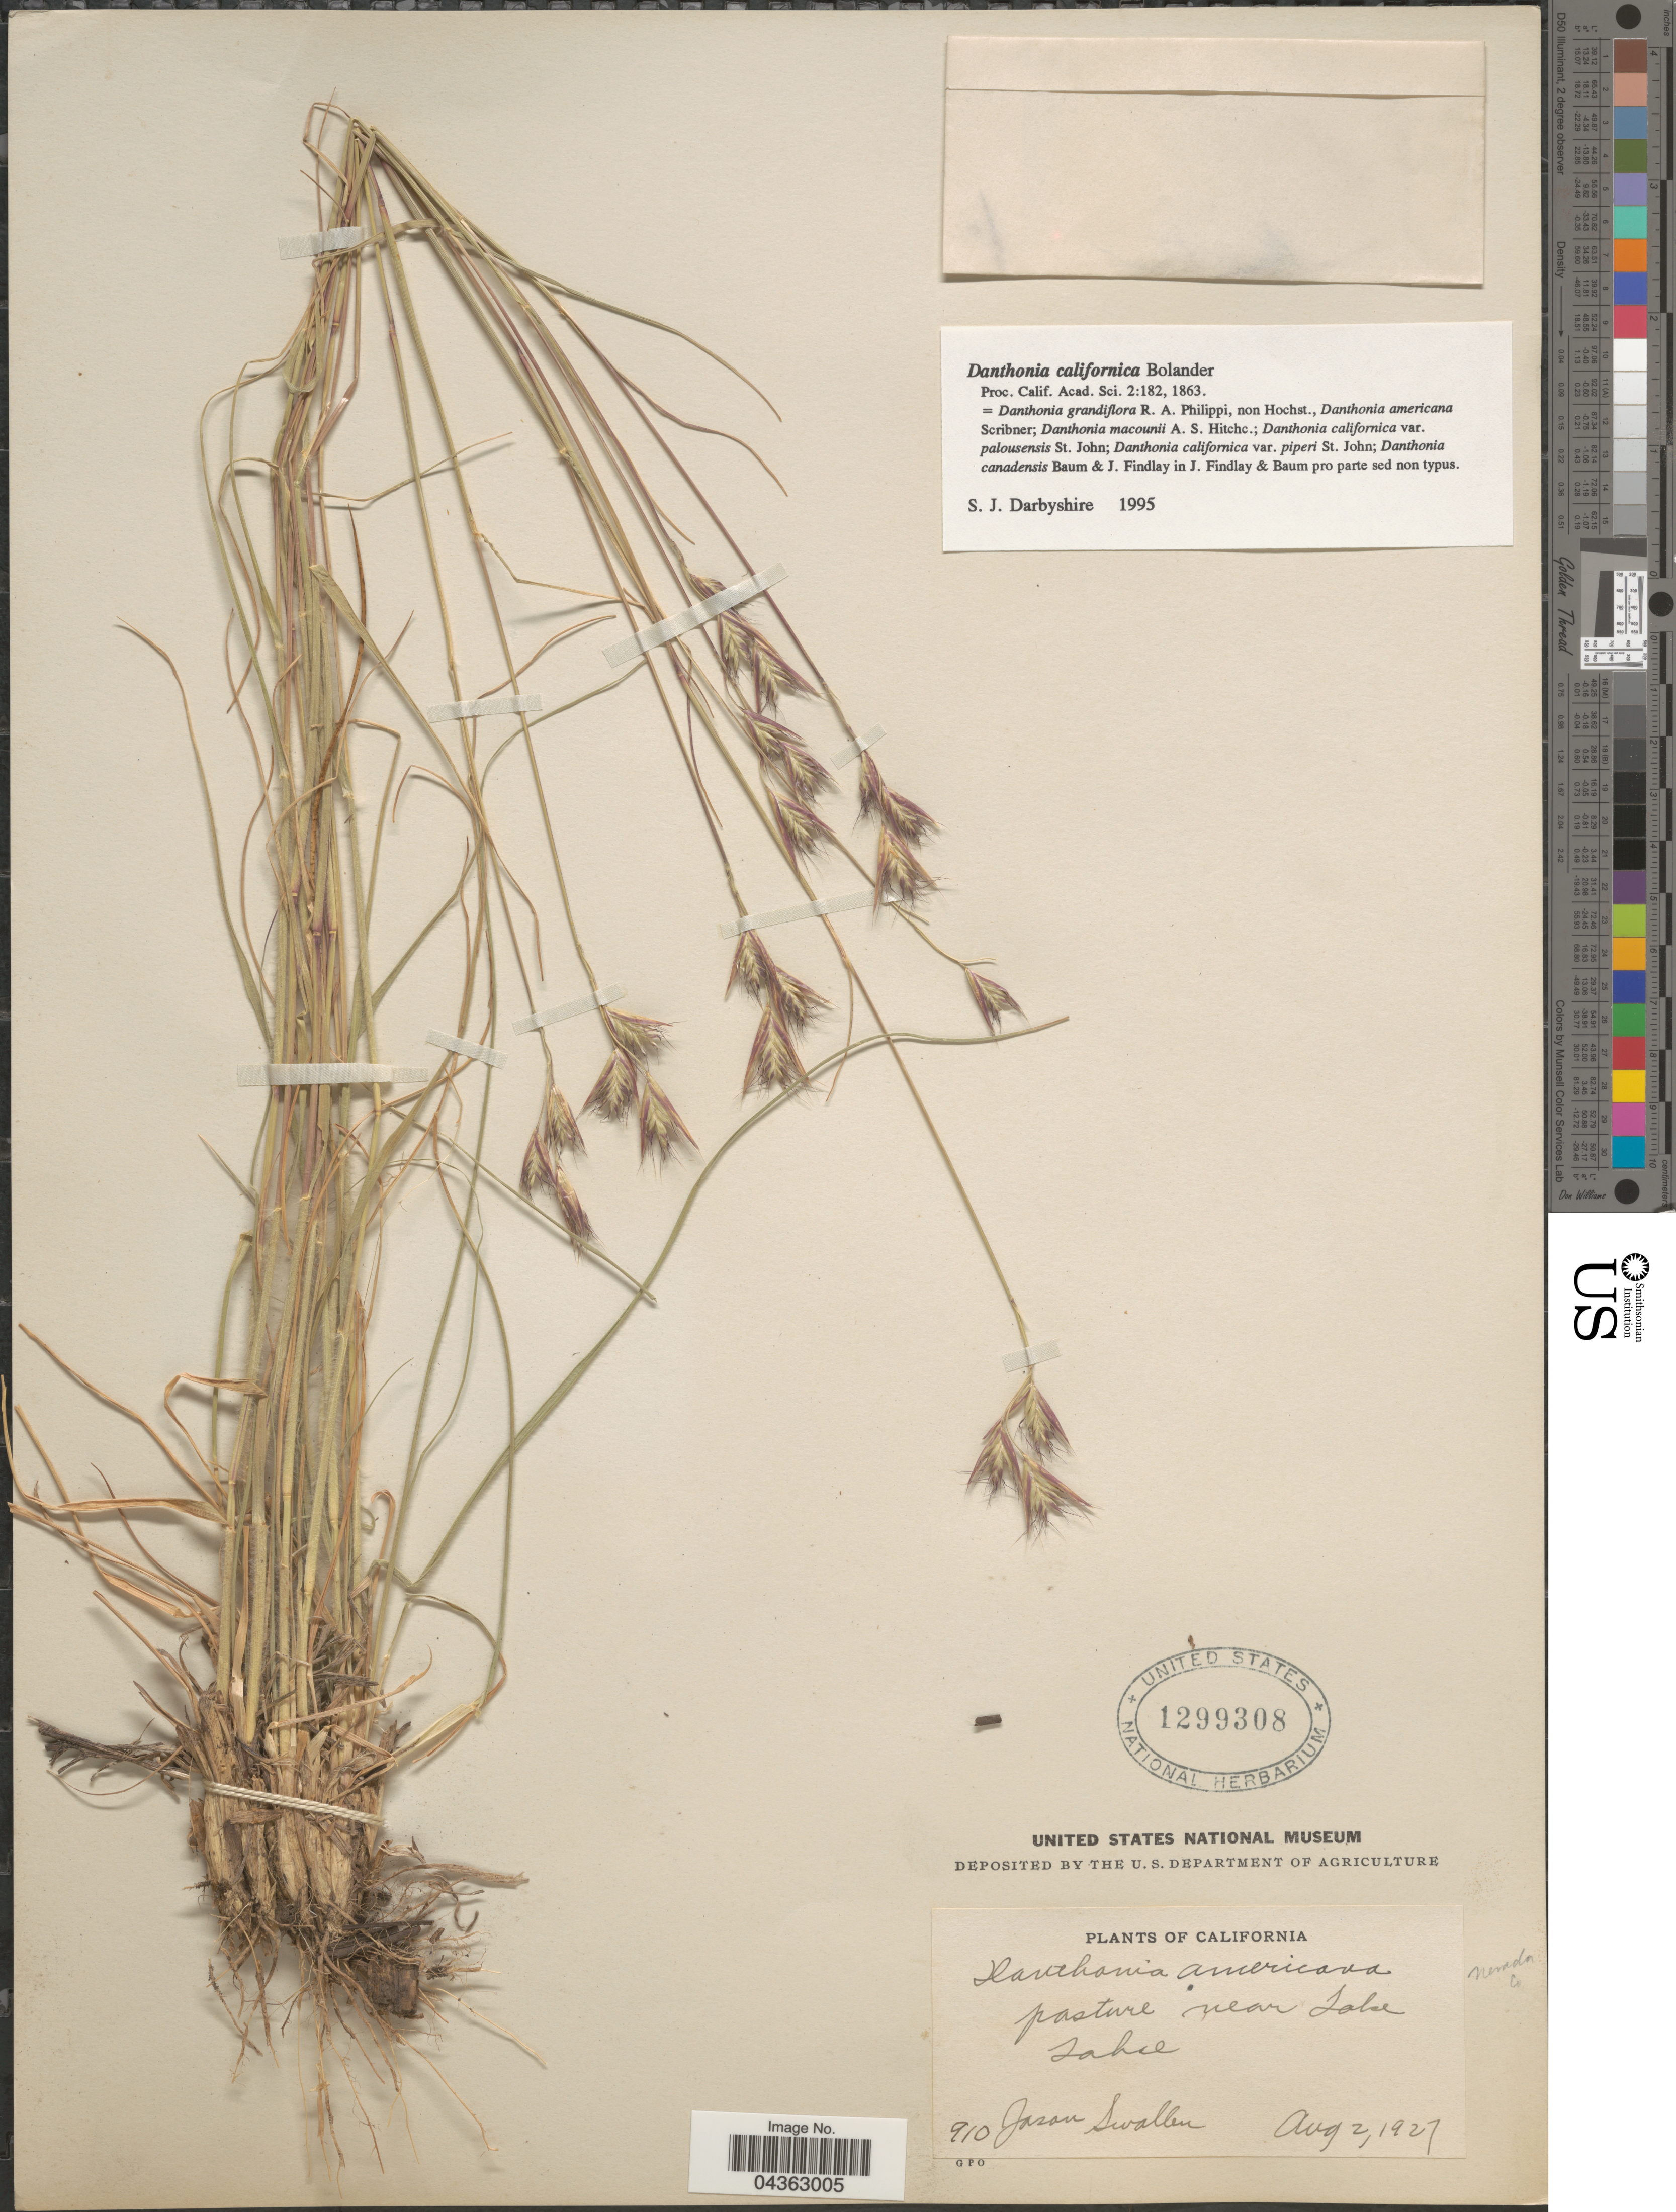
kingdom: Plantae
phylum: Tracheophyta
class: Liliopsida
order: Poales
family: Poaceae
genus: Danthonia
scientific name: Danthonia californica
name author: Bol.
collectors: J. R. Swallen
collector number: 910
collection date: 1927-08-02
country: United States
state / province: California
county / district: Nevada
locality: Pasture near Lake Tahoe. Nevada Co.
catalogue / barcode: US 1299308